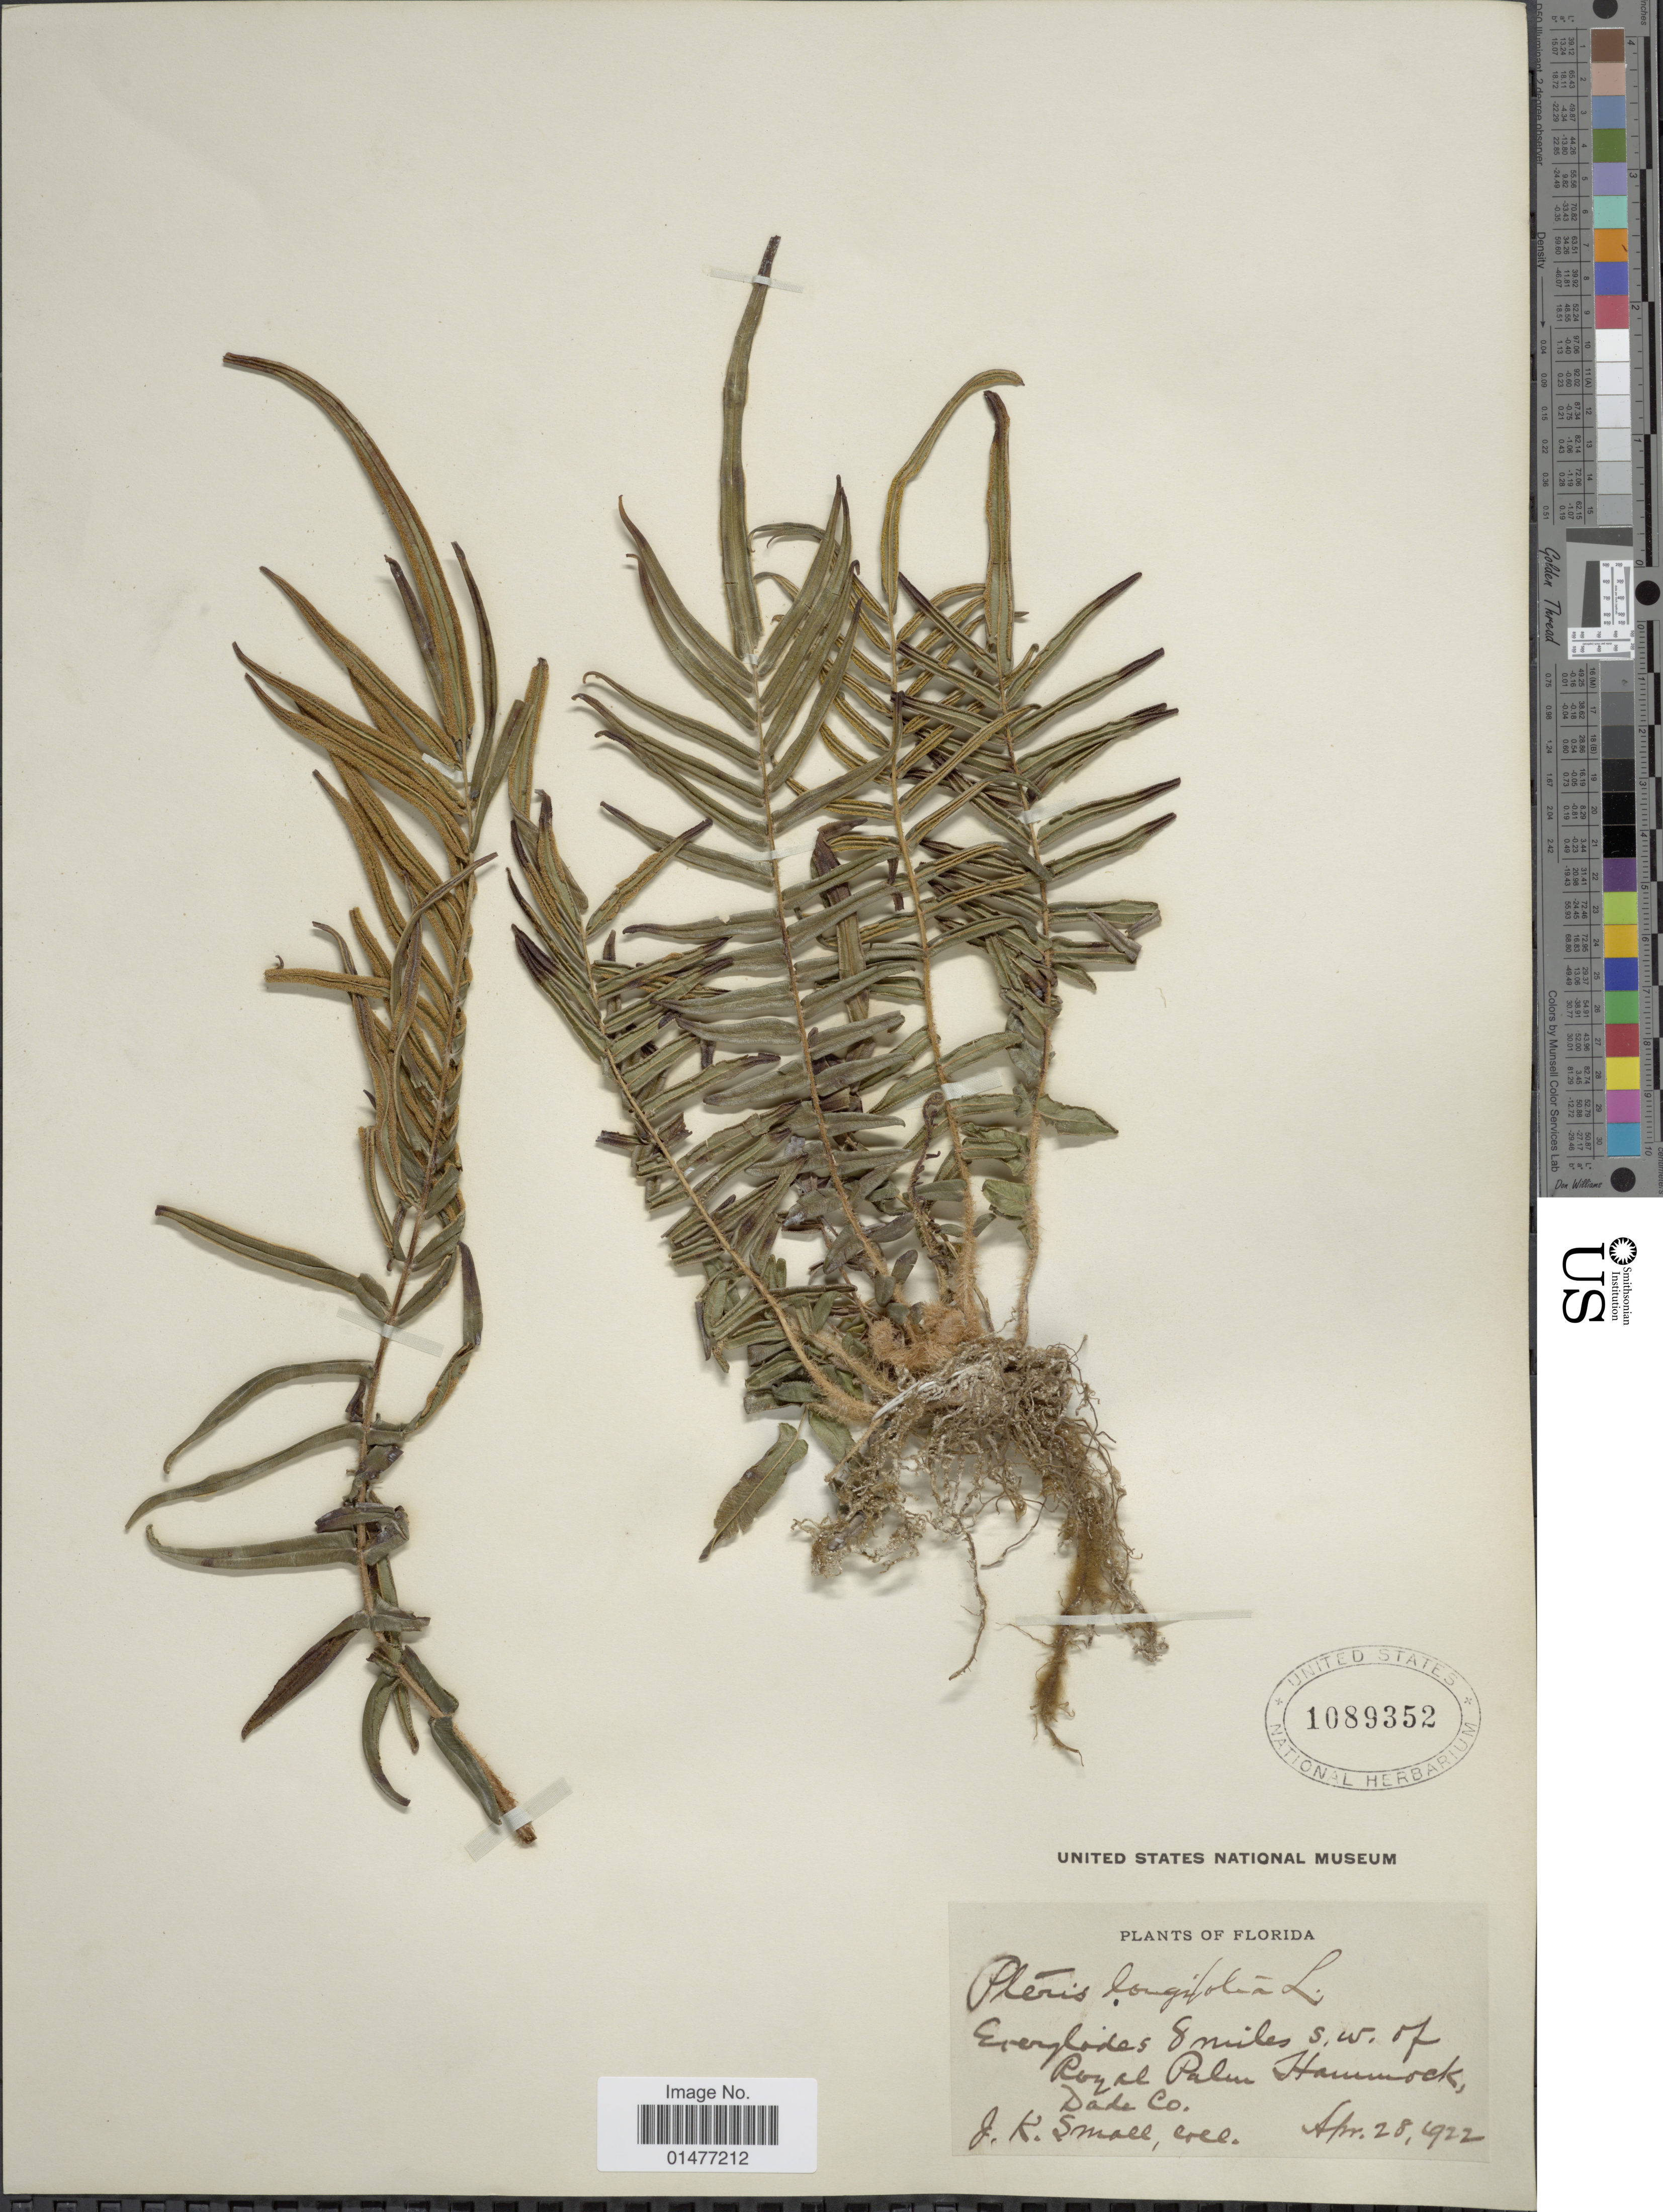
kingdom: Plantae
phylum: Tracheophyta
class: Polypodiopsida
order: Polypodiales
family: Pteridaceae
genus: Pteris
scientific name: Pteris vittata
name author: L.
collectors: J. K. Small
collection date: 1922-04-28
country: United States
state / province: Florida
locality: Plants of FLorida, Everglades 8 miles s.w. of Royal Palm Hammock, Dade Co.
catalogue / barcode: US 1089352